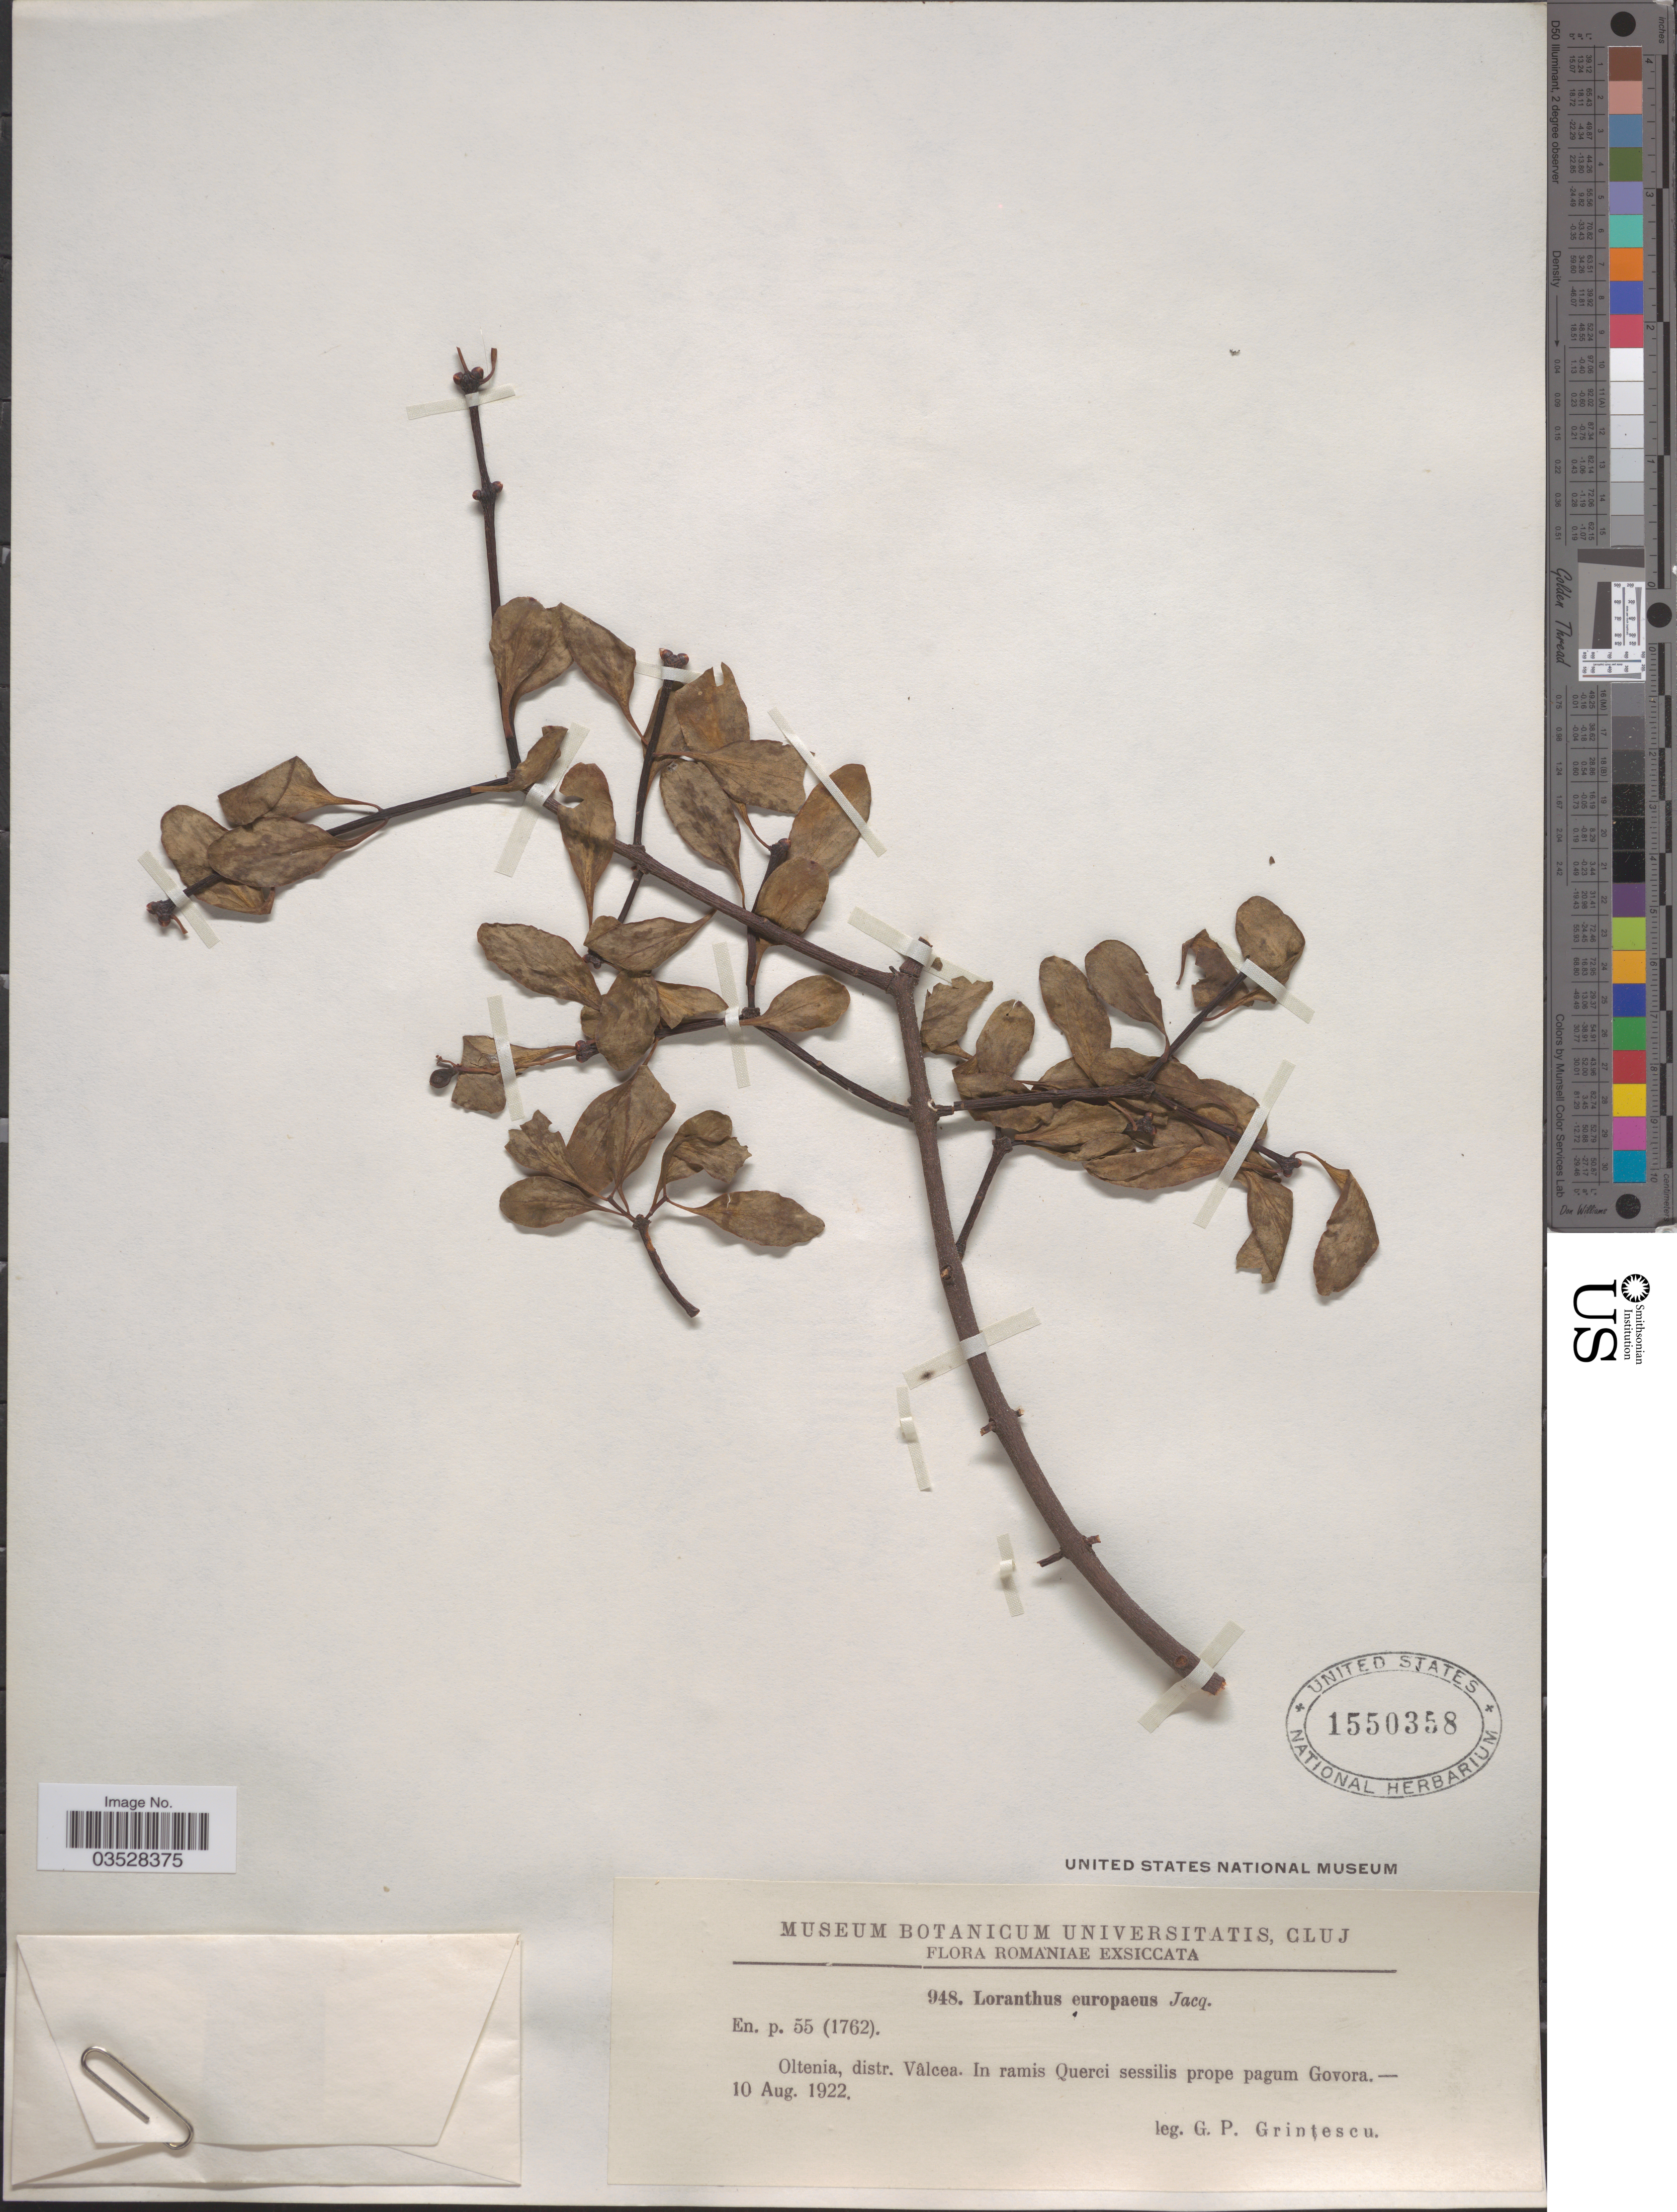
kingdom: Plantae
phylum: Tracheophyta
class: Magnoliopsida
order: Santalales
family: Loranthaceae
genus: Loranthus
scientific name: Loranthus europaeus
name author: Jacq.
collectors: G. Grintescu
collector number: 948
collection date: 1922-08-10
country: Romania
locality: Oltenia, distr. Vâlcea. In ramis Querci sessilis prope pagum Govora.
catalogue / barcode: US 1550358